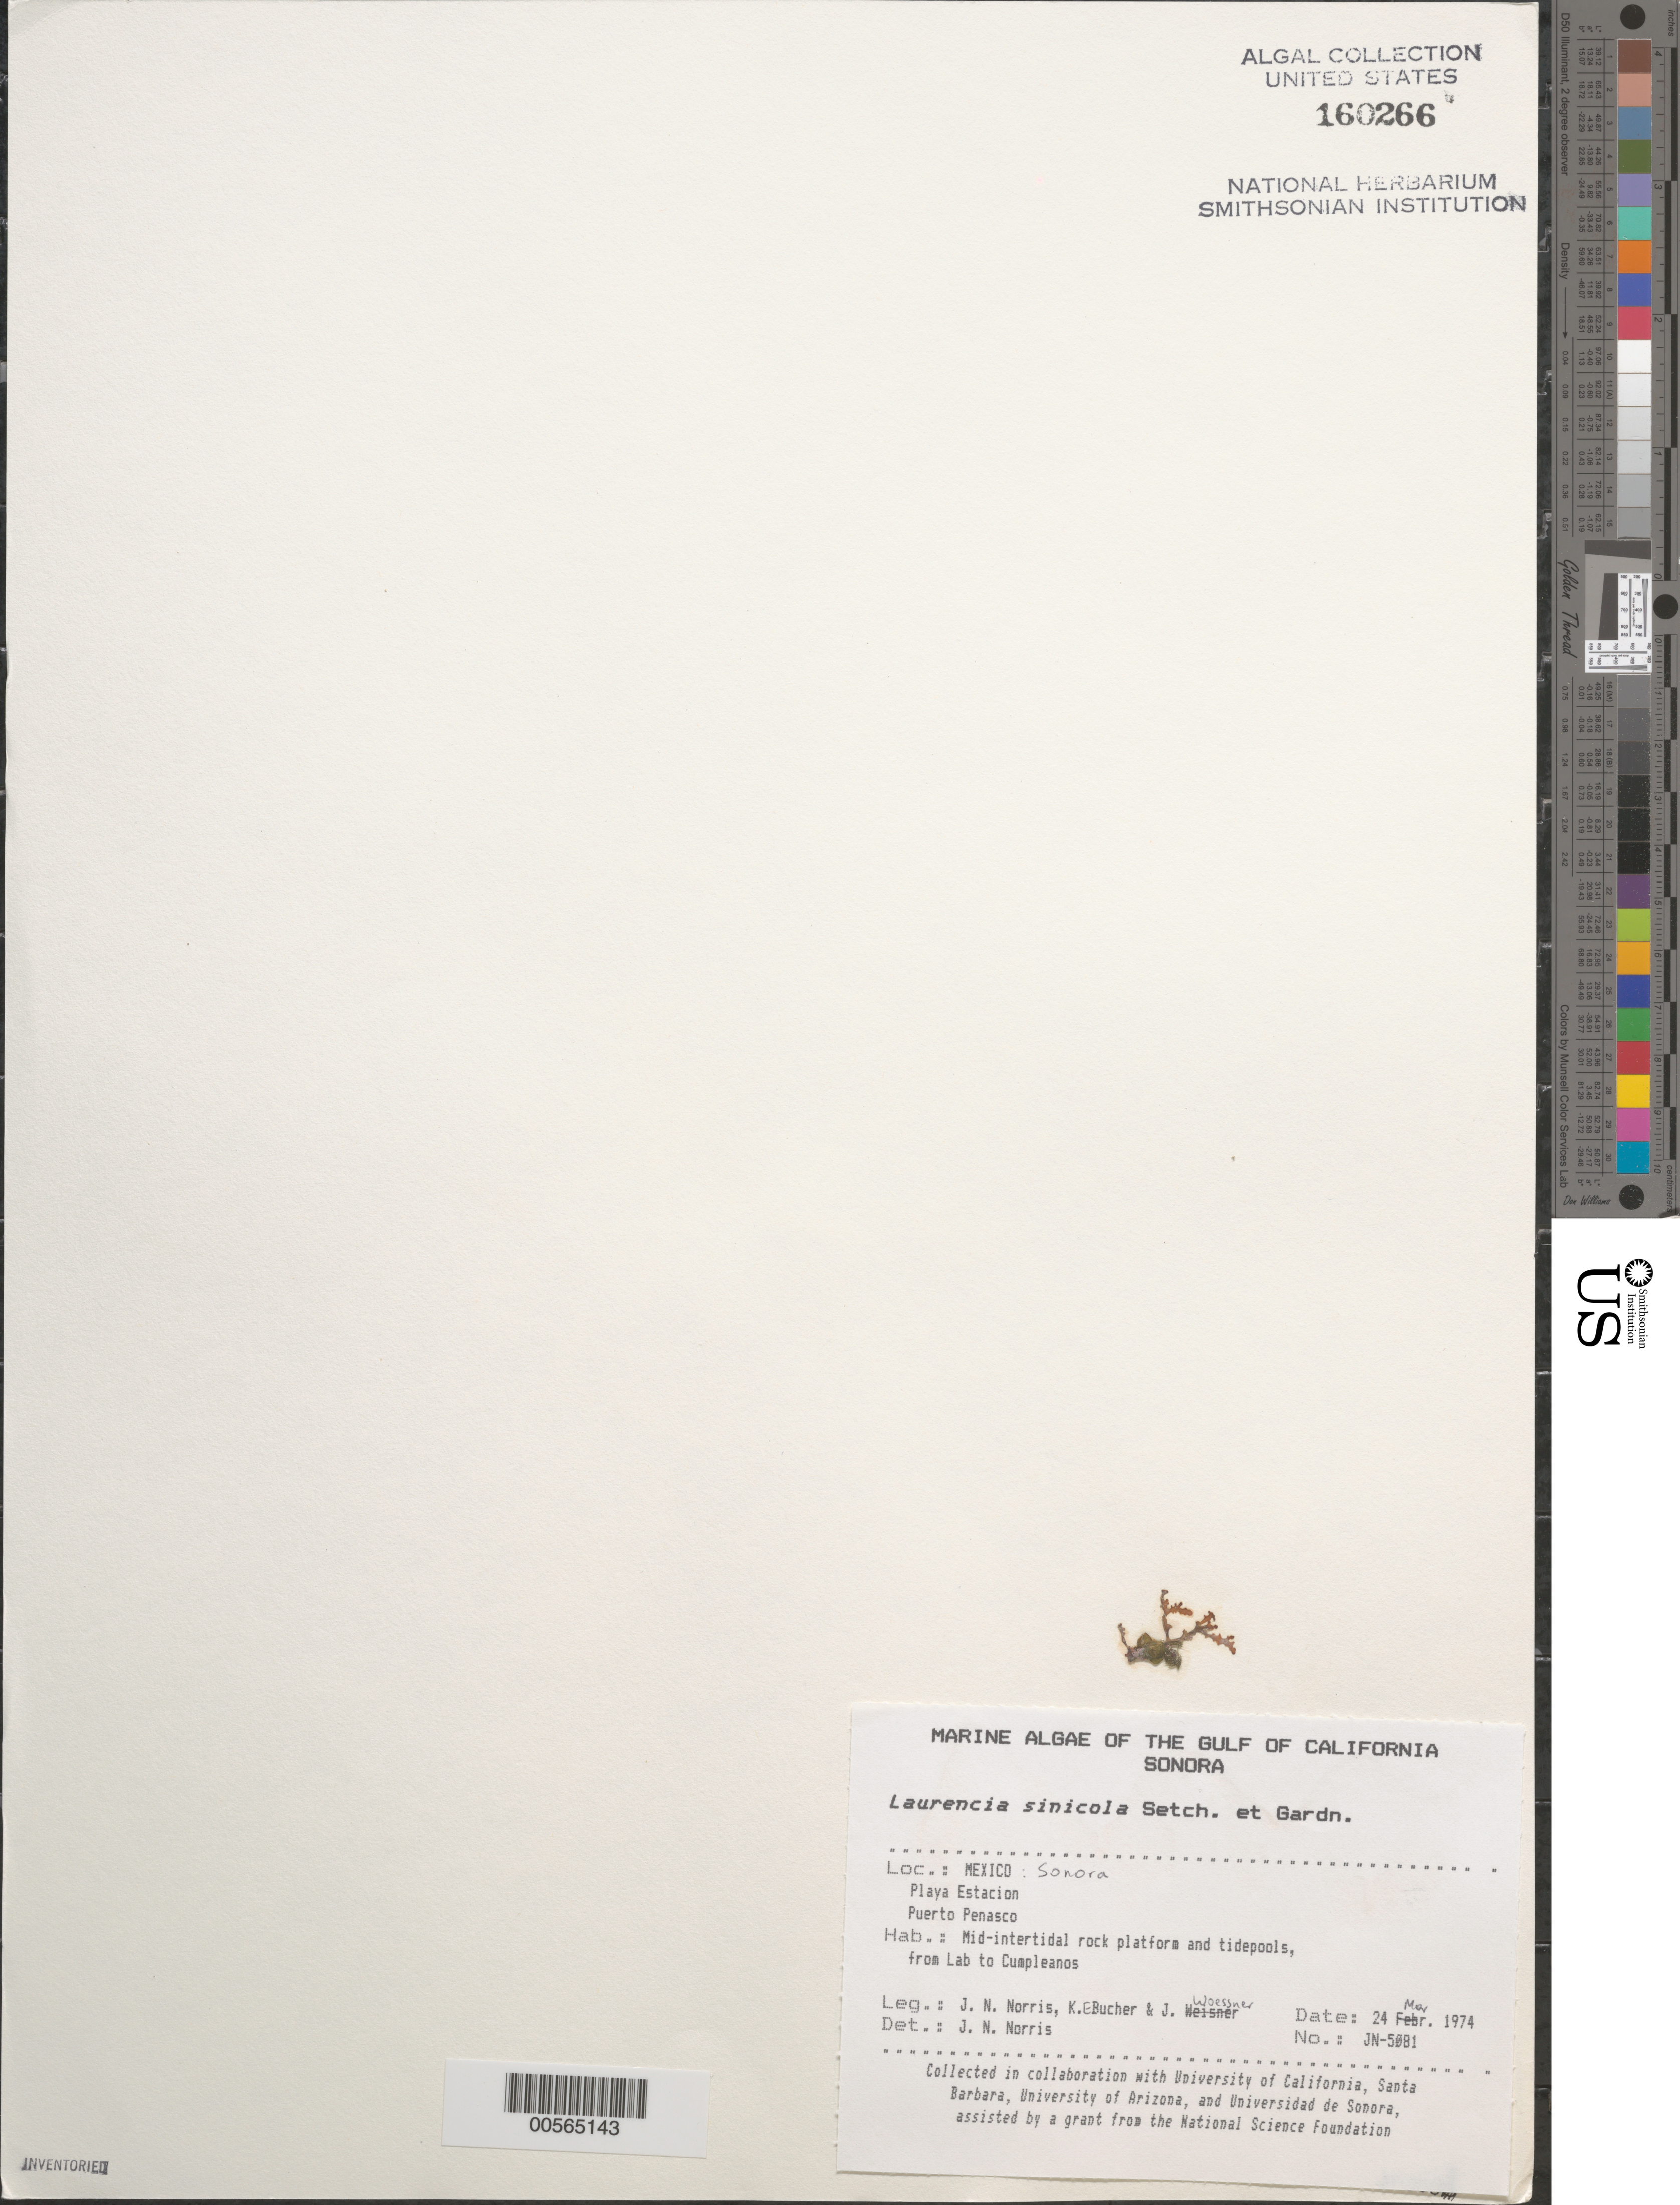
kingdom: Plantae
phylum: Rhodophyta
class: Florideophyceae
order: Ceramiales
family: Rhodomelaceae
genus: Osmundea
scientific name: Osmundea sinicola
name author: (Setchell & N.L. Gardner) K.W. Nam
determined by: Algae name updating Project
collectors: J. N. Norris, K. E. Bucher & J. Woessner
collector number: JN-5081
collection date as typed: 24 Mar 1974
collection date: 1974-03-24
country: Mexico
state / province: Sonora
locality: Playa Estacion, Puerto Penasco, from Laboratorio de Biologia Marina to Cumpleanos Tide Pool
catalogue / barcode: US 160266